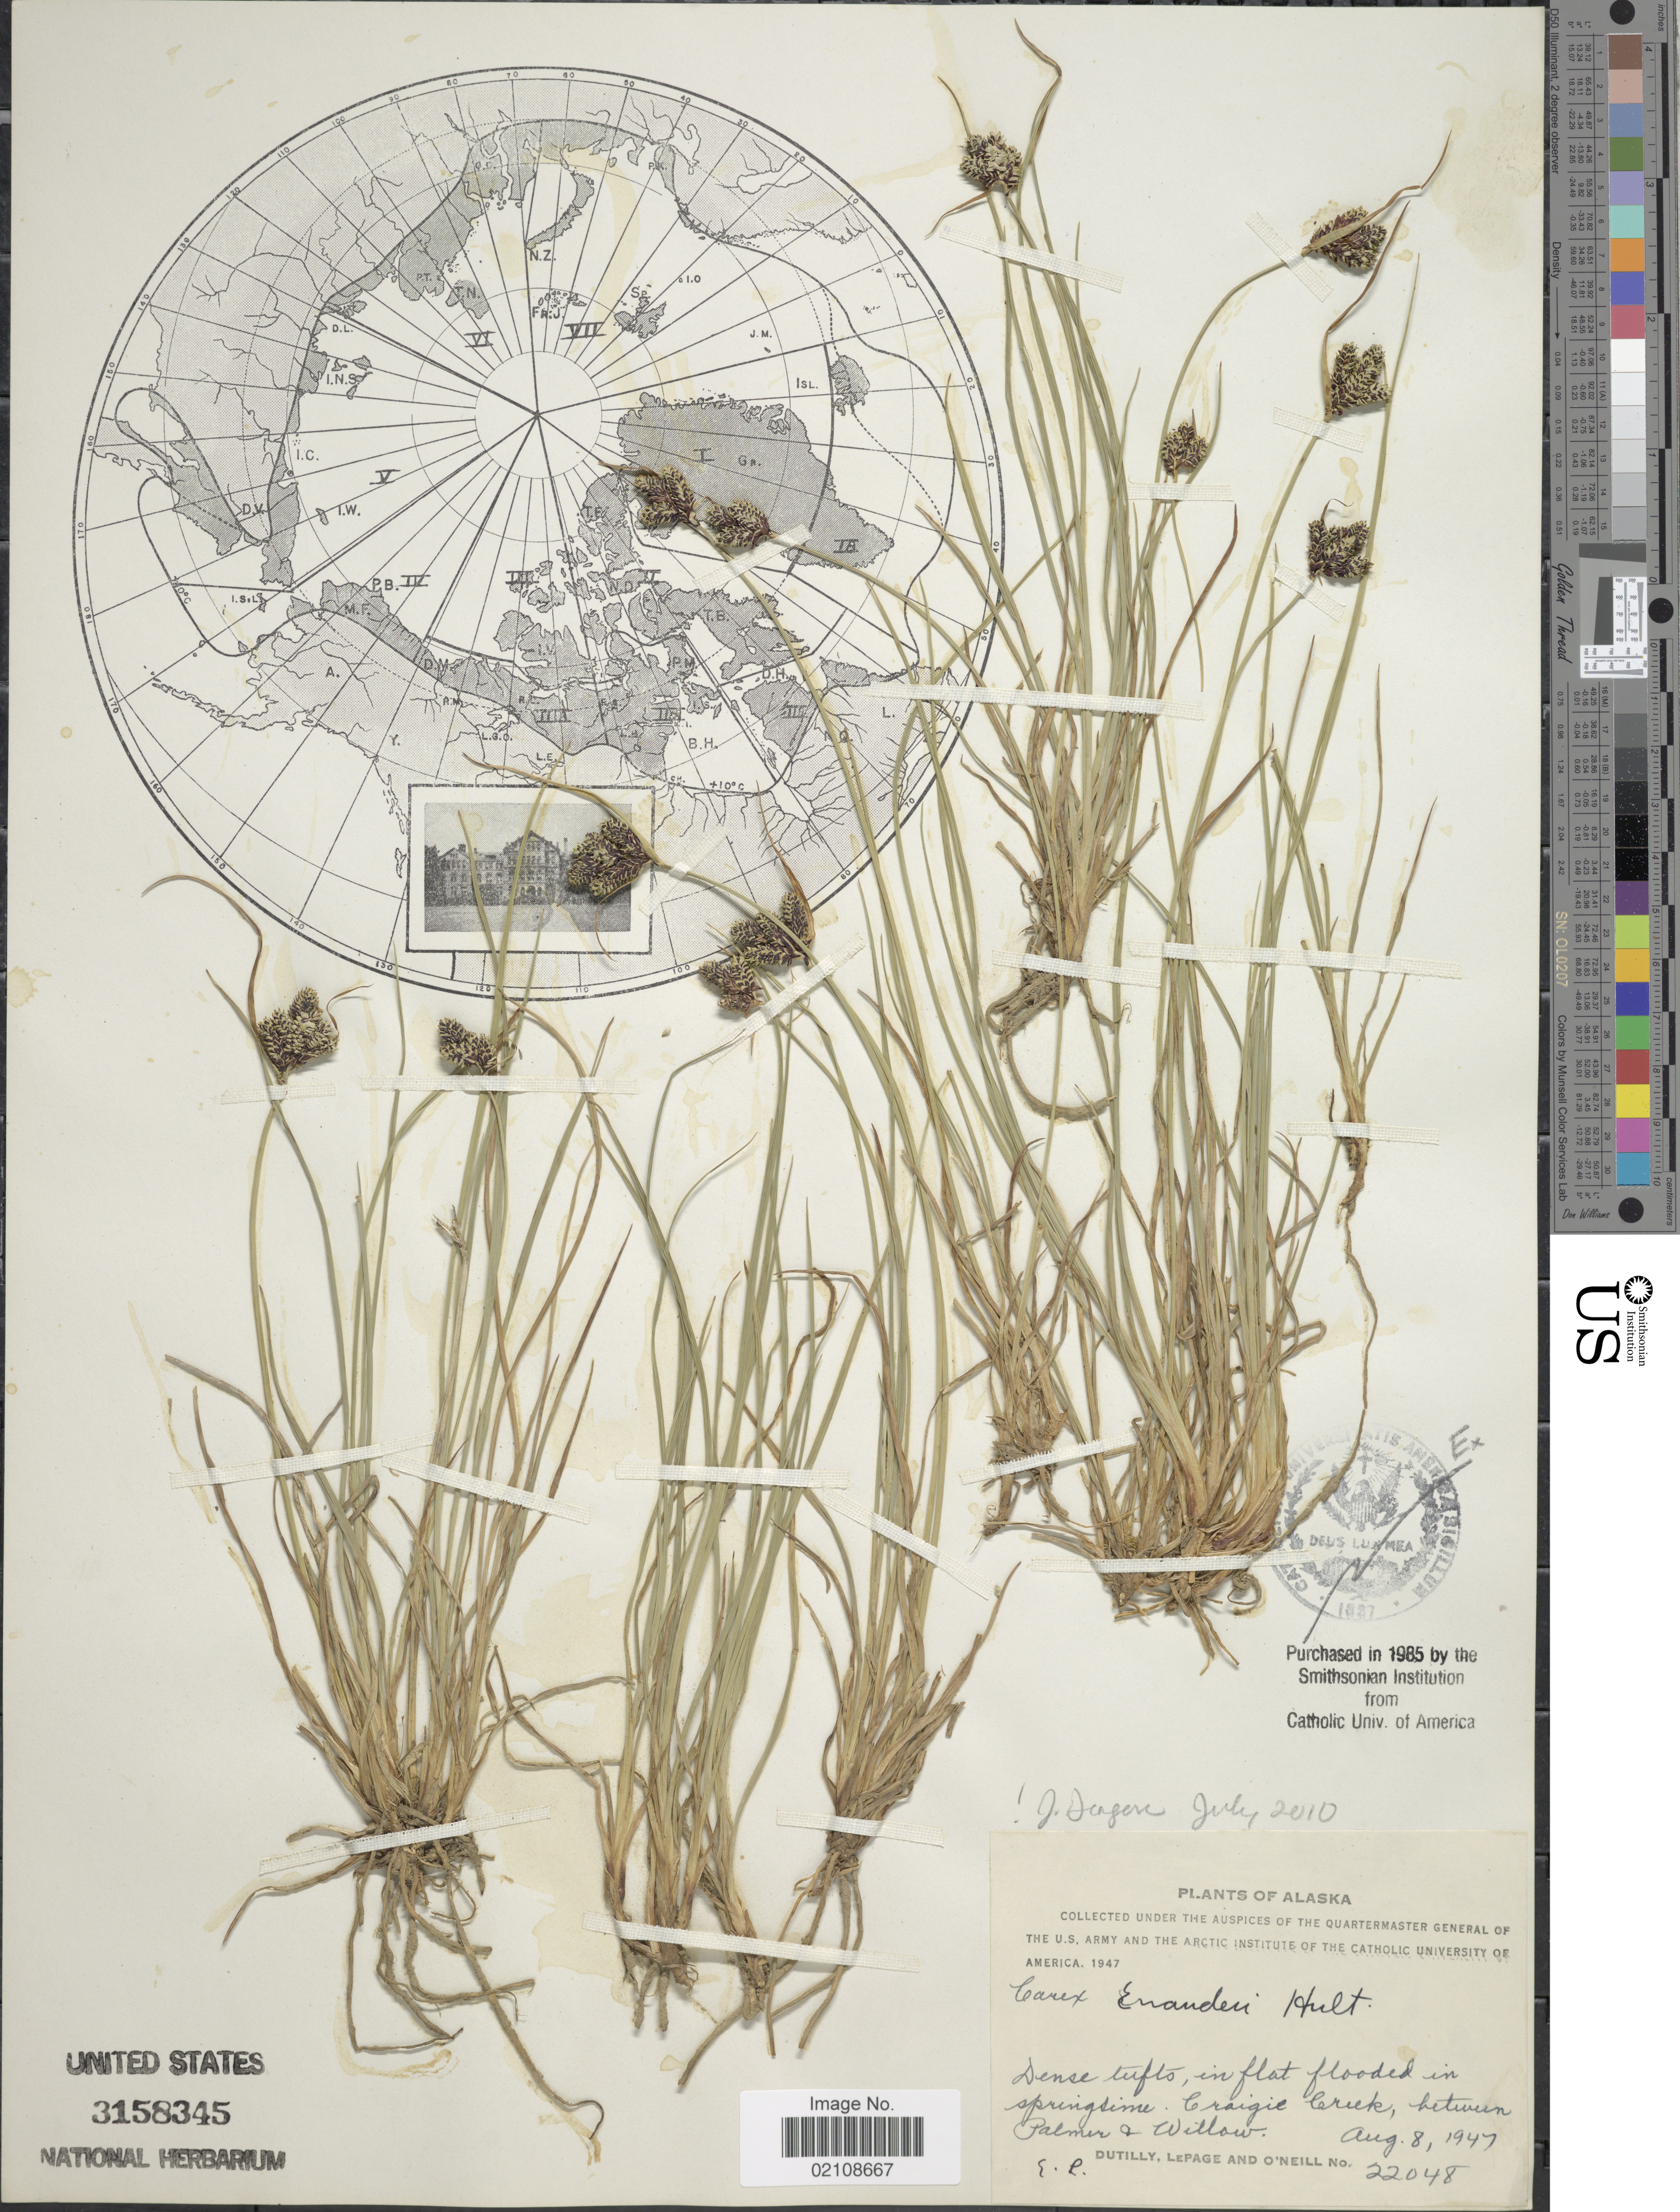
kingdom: Plantae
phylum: Tracheophyta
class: Liliopsida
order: Poales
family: Cyperaceae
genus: Carex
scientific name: Carex enanderi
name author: Hultén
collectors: -. Dutilly, -. LePage & -. O'Neill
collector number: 22048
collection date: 1947-08-08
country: United States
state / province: Alaska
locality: Craigie Creek, between Palmer + Willow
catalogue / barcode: US 3158345